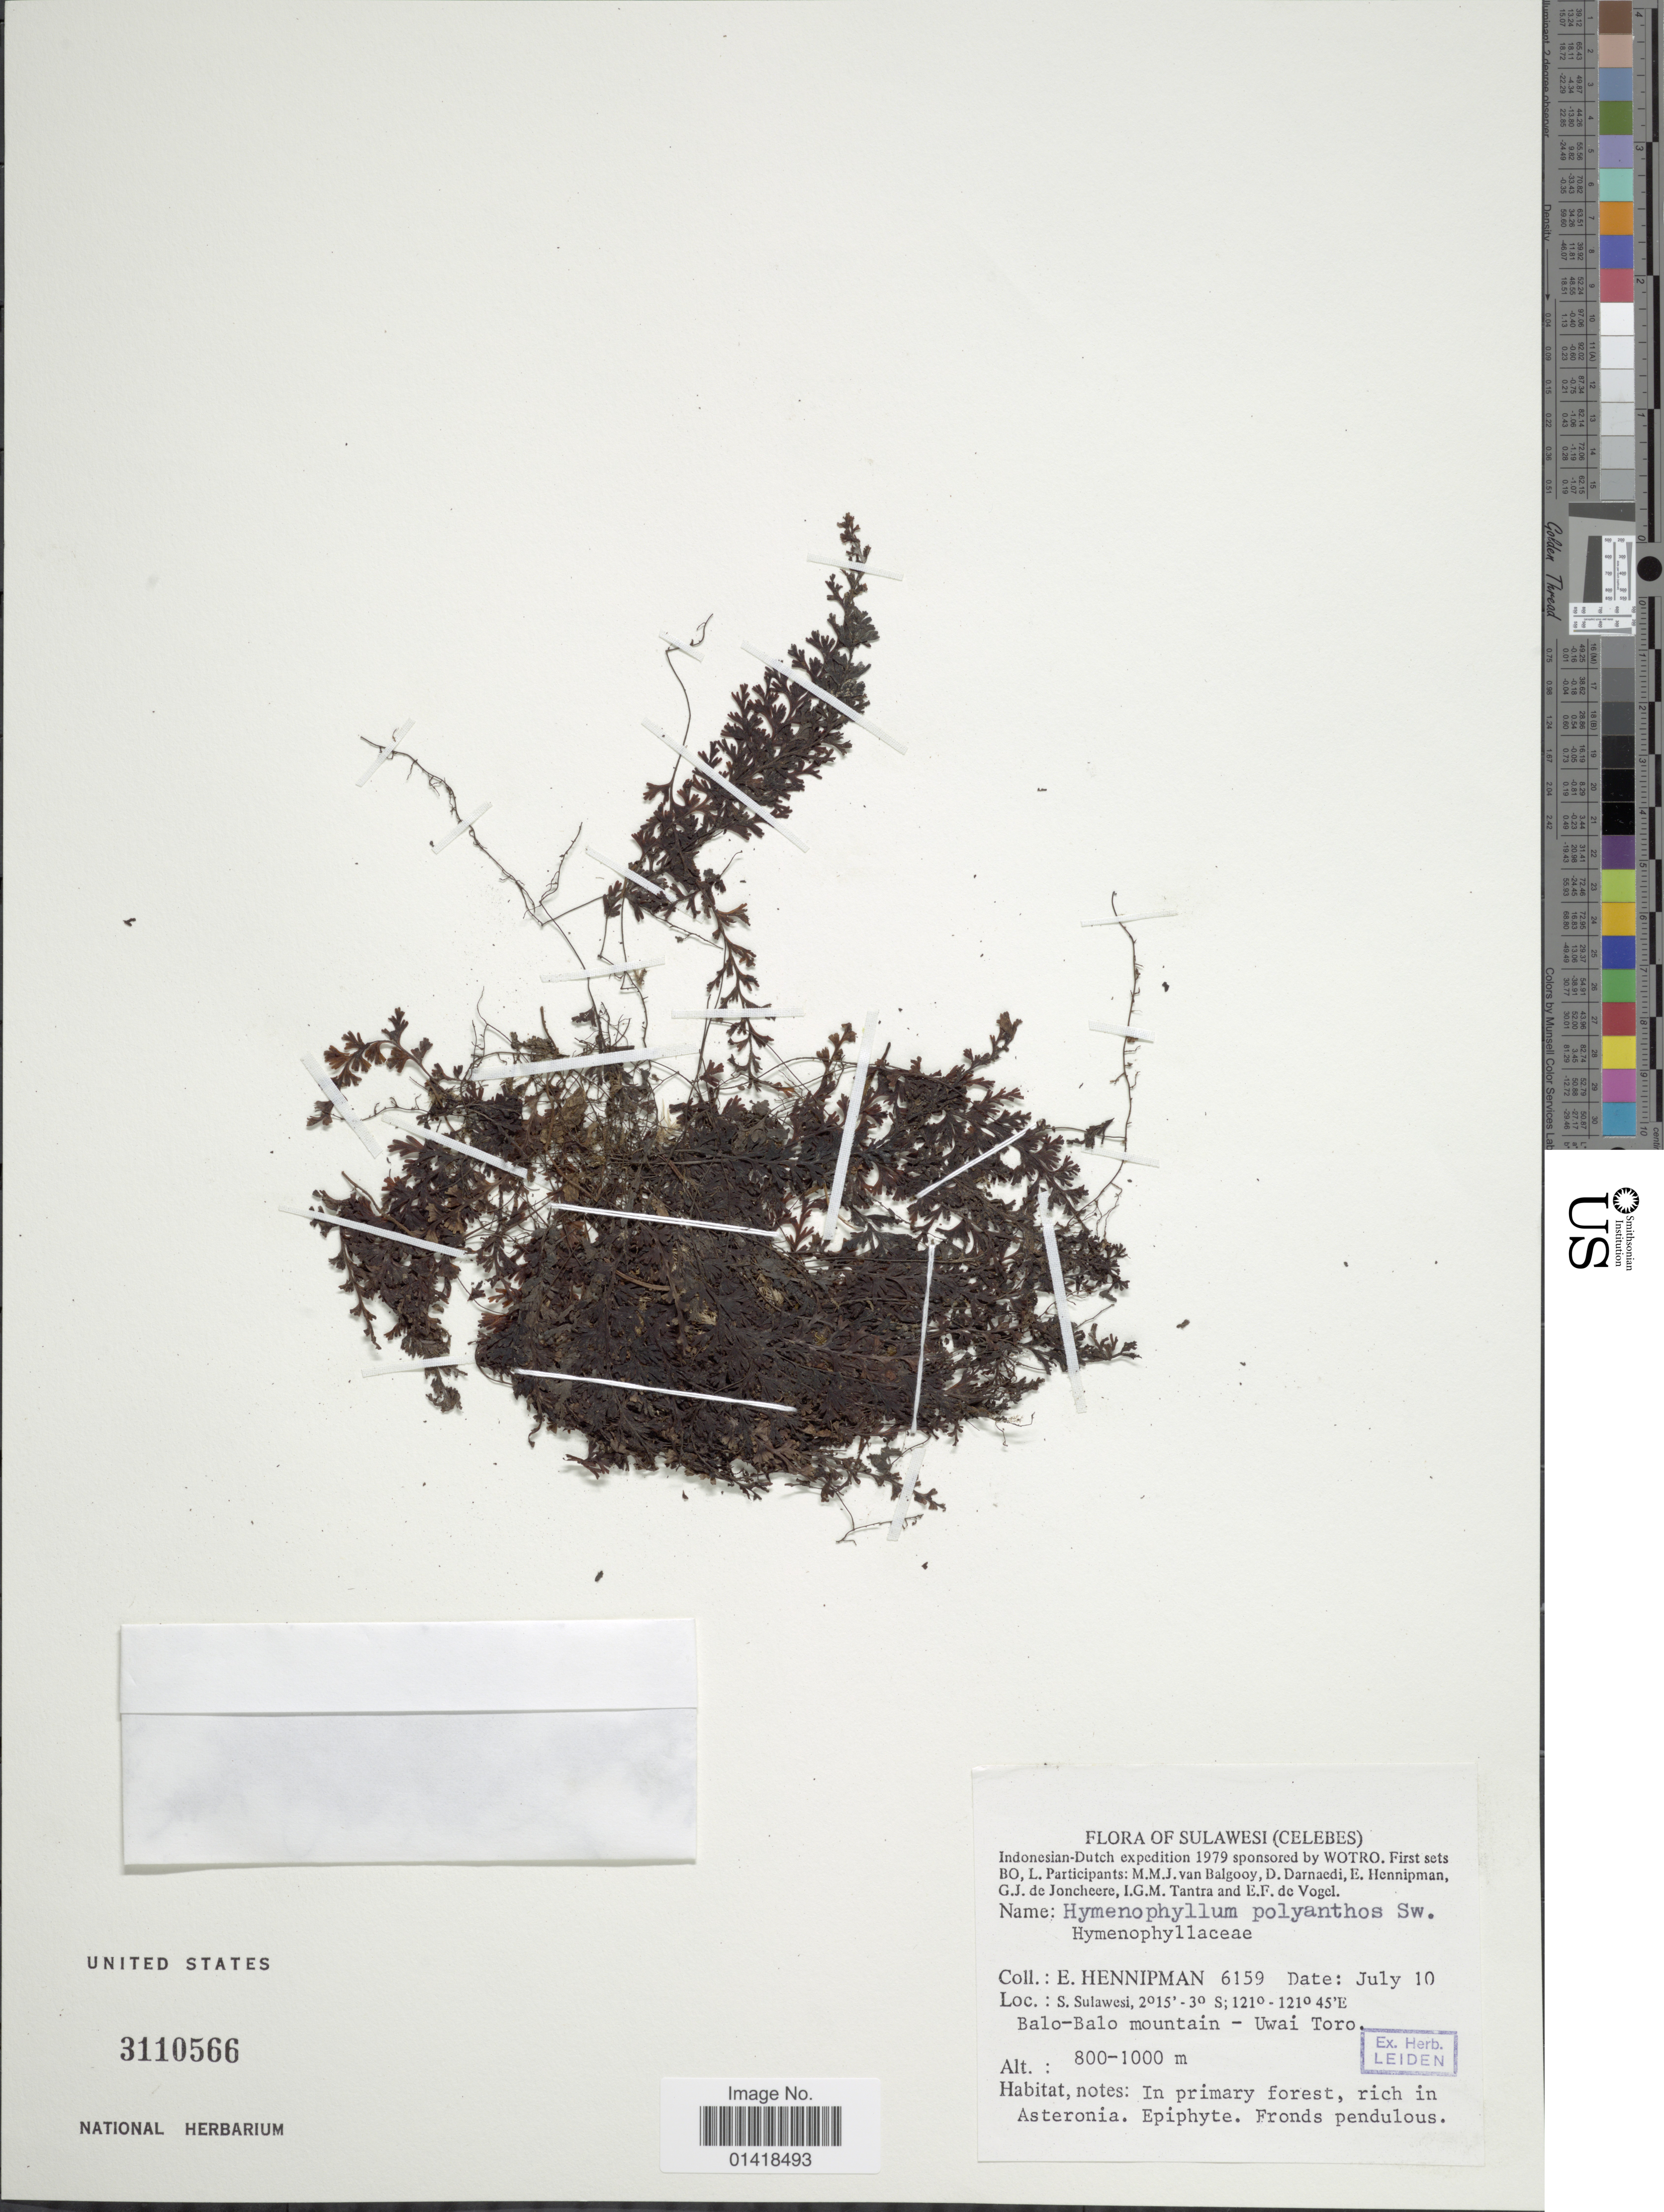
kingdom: Plantae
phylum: Tracheophyta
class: Polypodiopsida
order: Hymenophyllales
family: Hymenophyllaceae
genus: Hymenophyllum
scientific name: Hymenophyllum polyanthos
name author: (Sw.) Sw.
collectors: E. Hennipman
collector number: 6159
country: Indonesia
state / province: Sulawesi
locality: Celebes. S. Sulawesi. Balo-Balo mountain - Uwai Toro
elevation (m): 800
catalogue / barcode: US 3110566